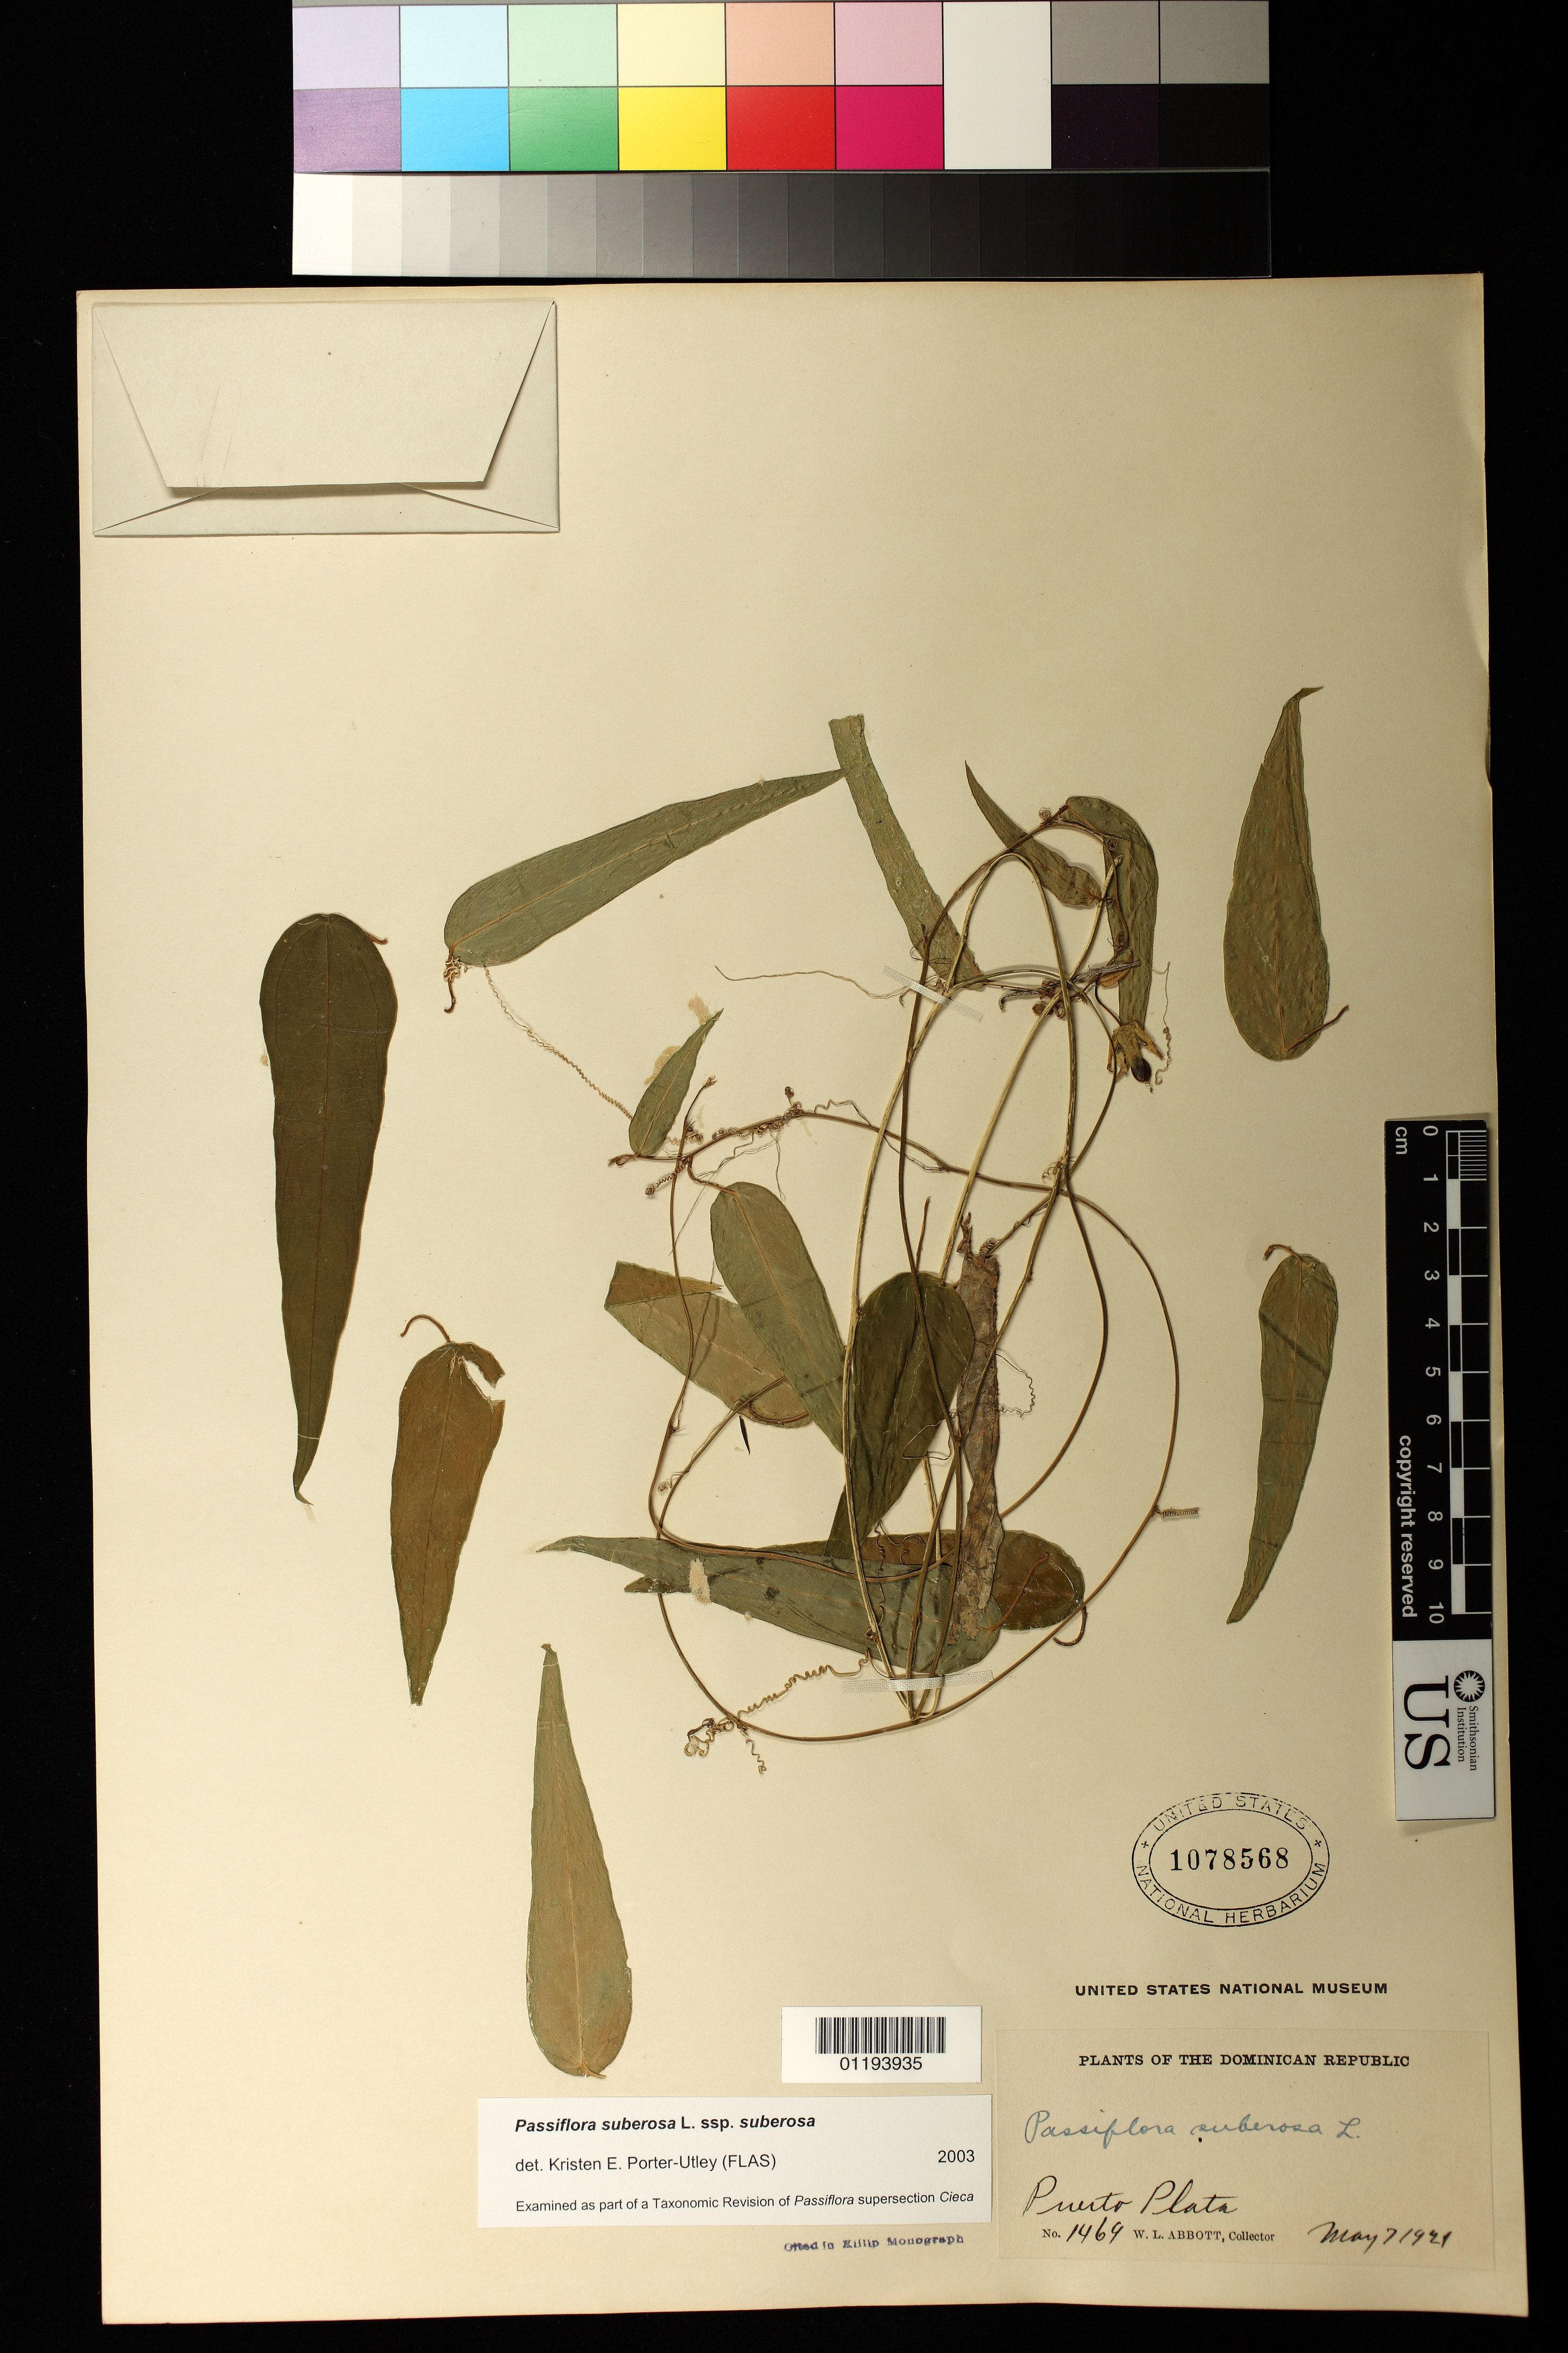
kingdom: Plantae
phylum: Tracheophyta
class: Magnoliopsida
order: Malpighiales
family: Passifloraceae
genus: Passiflora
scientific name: Passiflora suberosa subsp. suberosa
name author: L.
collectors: W. L. Abbott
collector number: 1469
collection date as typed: May 7 1921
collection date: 1921-05-07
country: Dominican Republic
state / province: Puerto Plata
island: Hispaniola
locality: Puerto Plata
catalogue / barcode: US 1078568